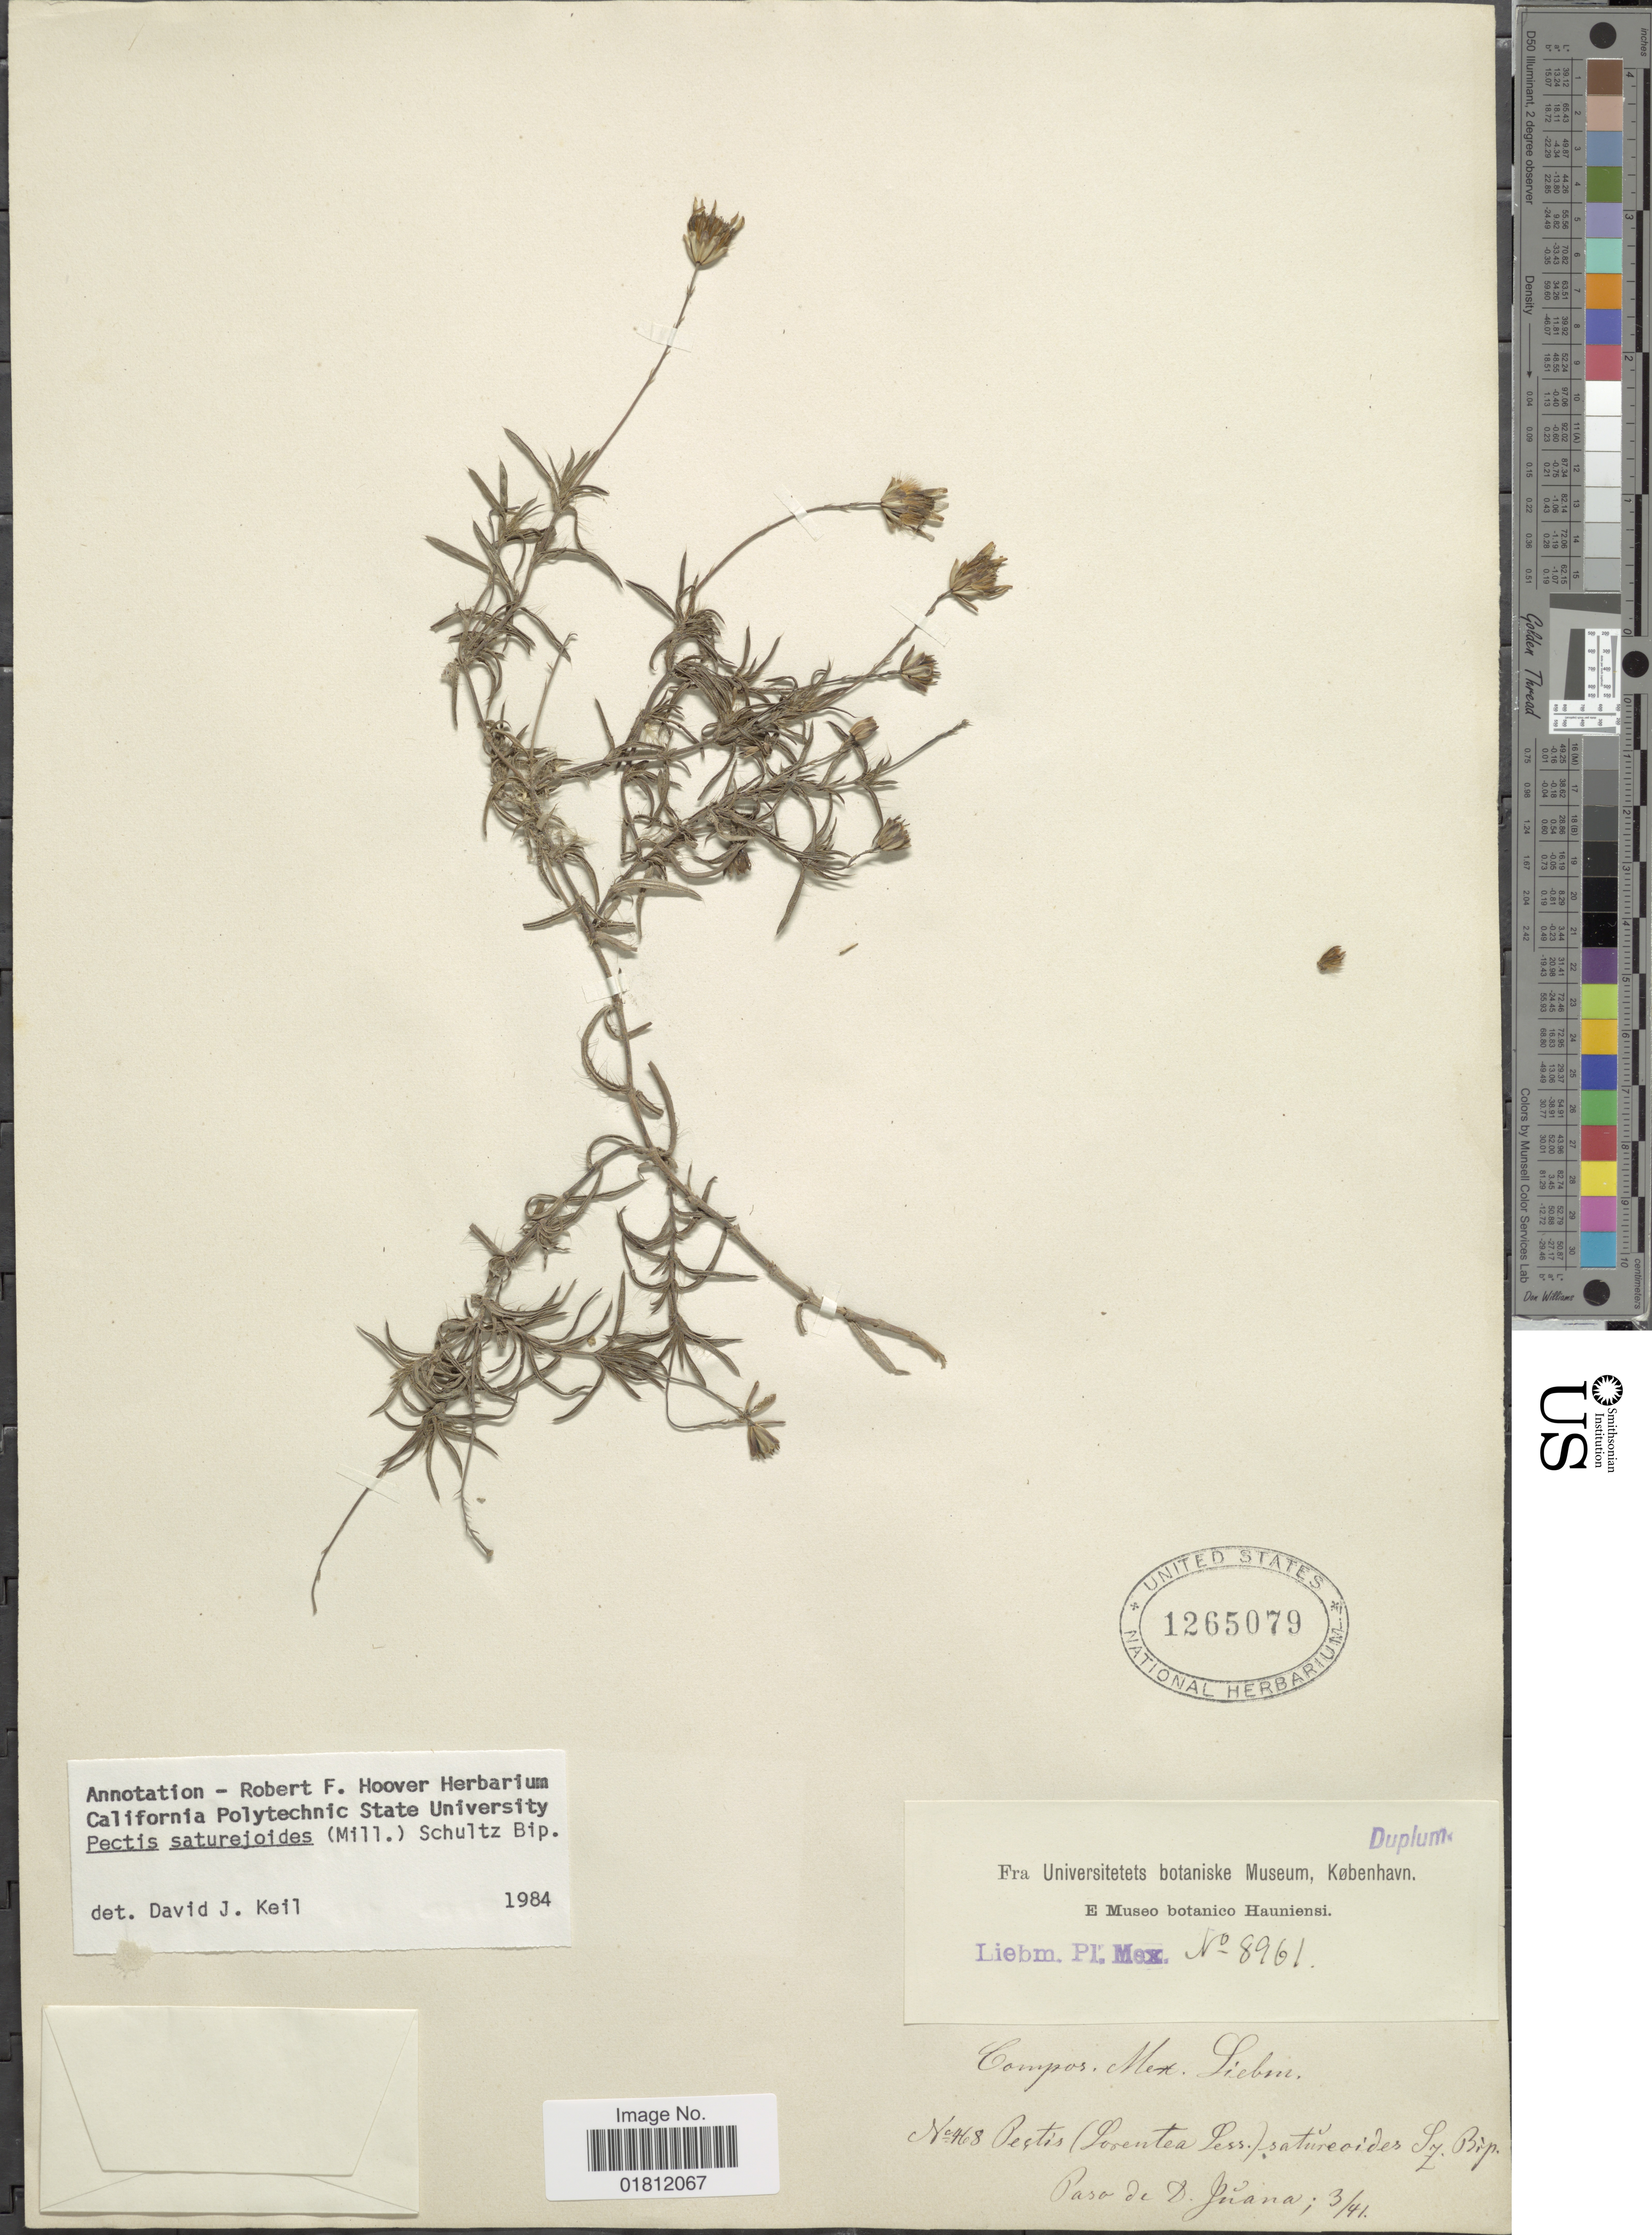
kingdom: Plantae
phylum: Tracheophyta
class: Magnoliopsida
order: Asterales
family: Asteraceae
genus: Pectis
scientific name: Pectis saturejoides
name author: (Mill.) Sch. Bip.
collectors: M. Liberman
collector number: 8961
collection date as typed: Transcribed d/m/y: /3/41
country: Mexico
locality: Paso de D. Juana.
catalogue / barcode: US 1265079